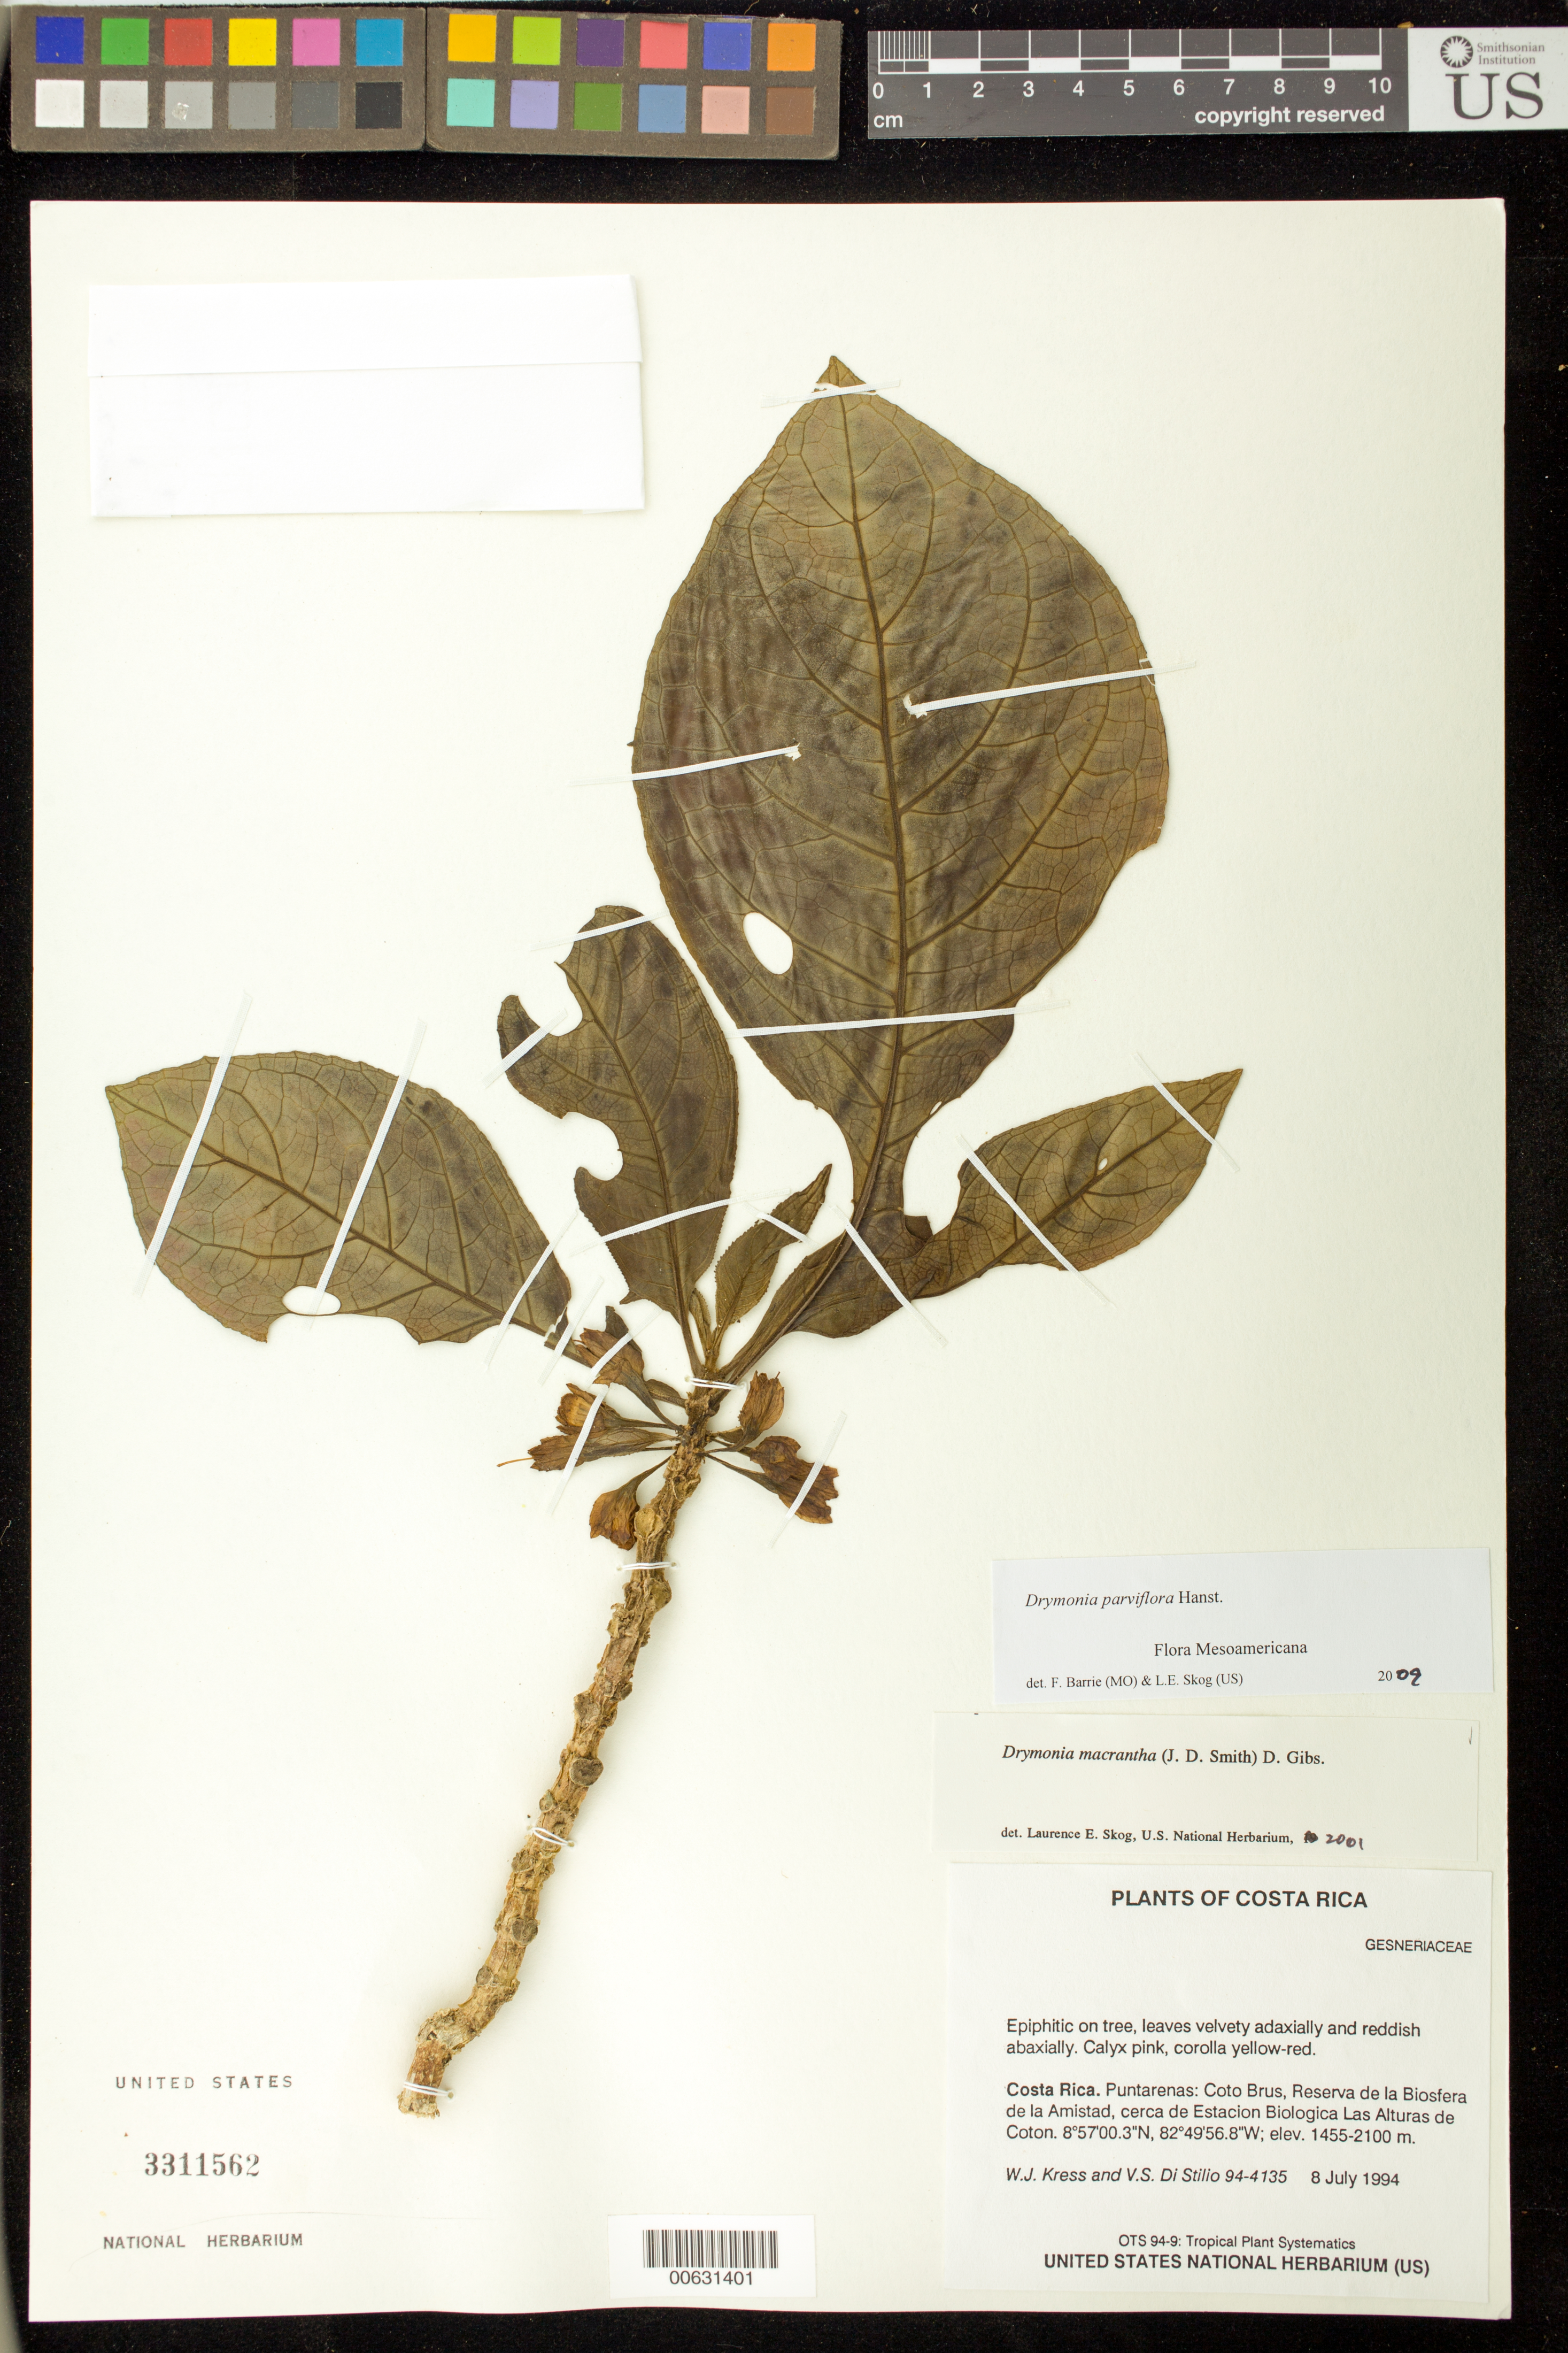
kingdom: Plantae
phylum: Tracheophyta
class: Magnoliopsida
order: Lamiales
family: Gesneriaceae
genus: Drymonia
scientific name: Drymonia macrantha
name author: (Donn. Sm.) D.N. Gibson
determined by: Skog, Laurence E.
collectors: W. J. Kress & V. Di Stilio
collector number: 94- 4135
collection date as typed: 08 Jul 1994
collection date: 1994-07-08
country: Costa Rica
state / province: Puntarenas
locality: Coto Brus, Reserva de la Biosfera de la Amistad, cerca de Estación Biológica Las Alturas de Coton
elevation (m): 1455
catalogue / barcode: US 3311562